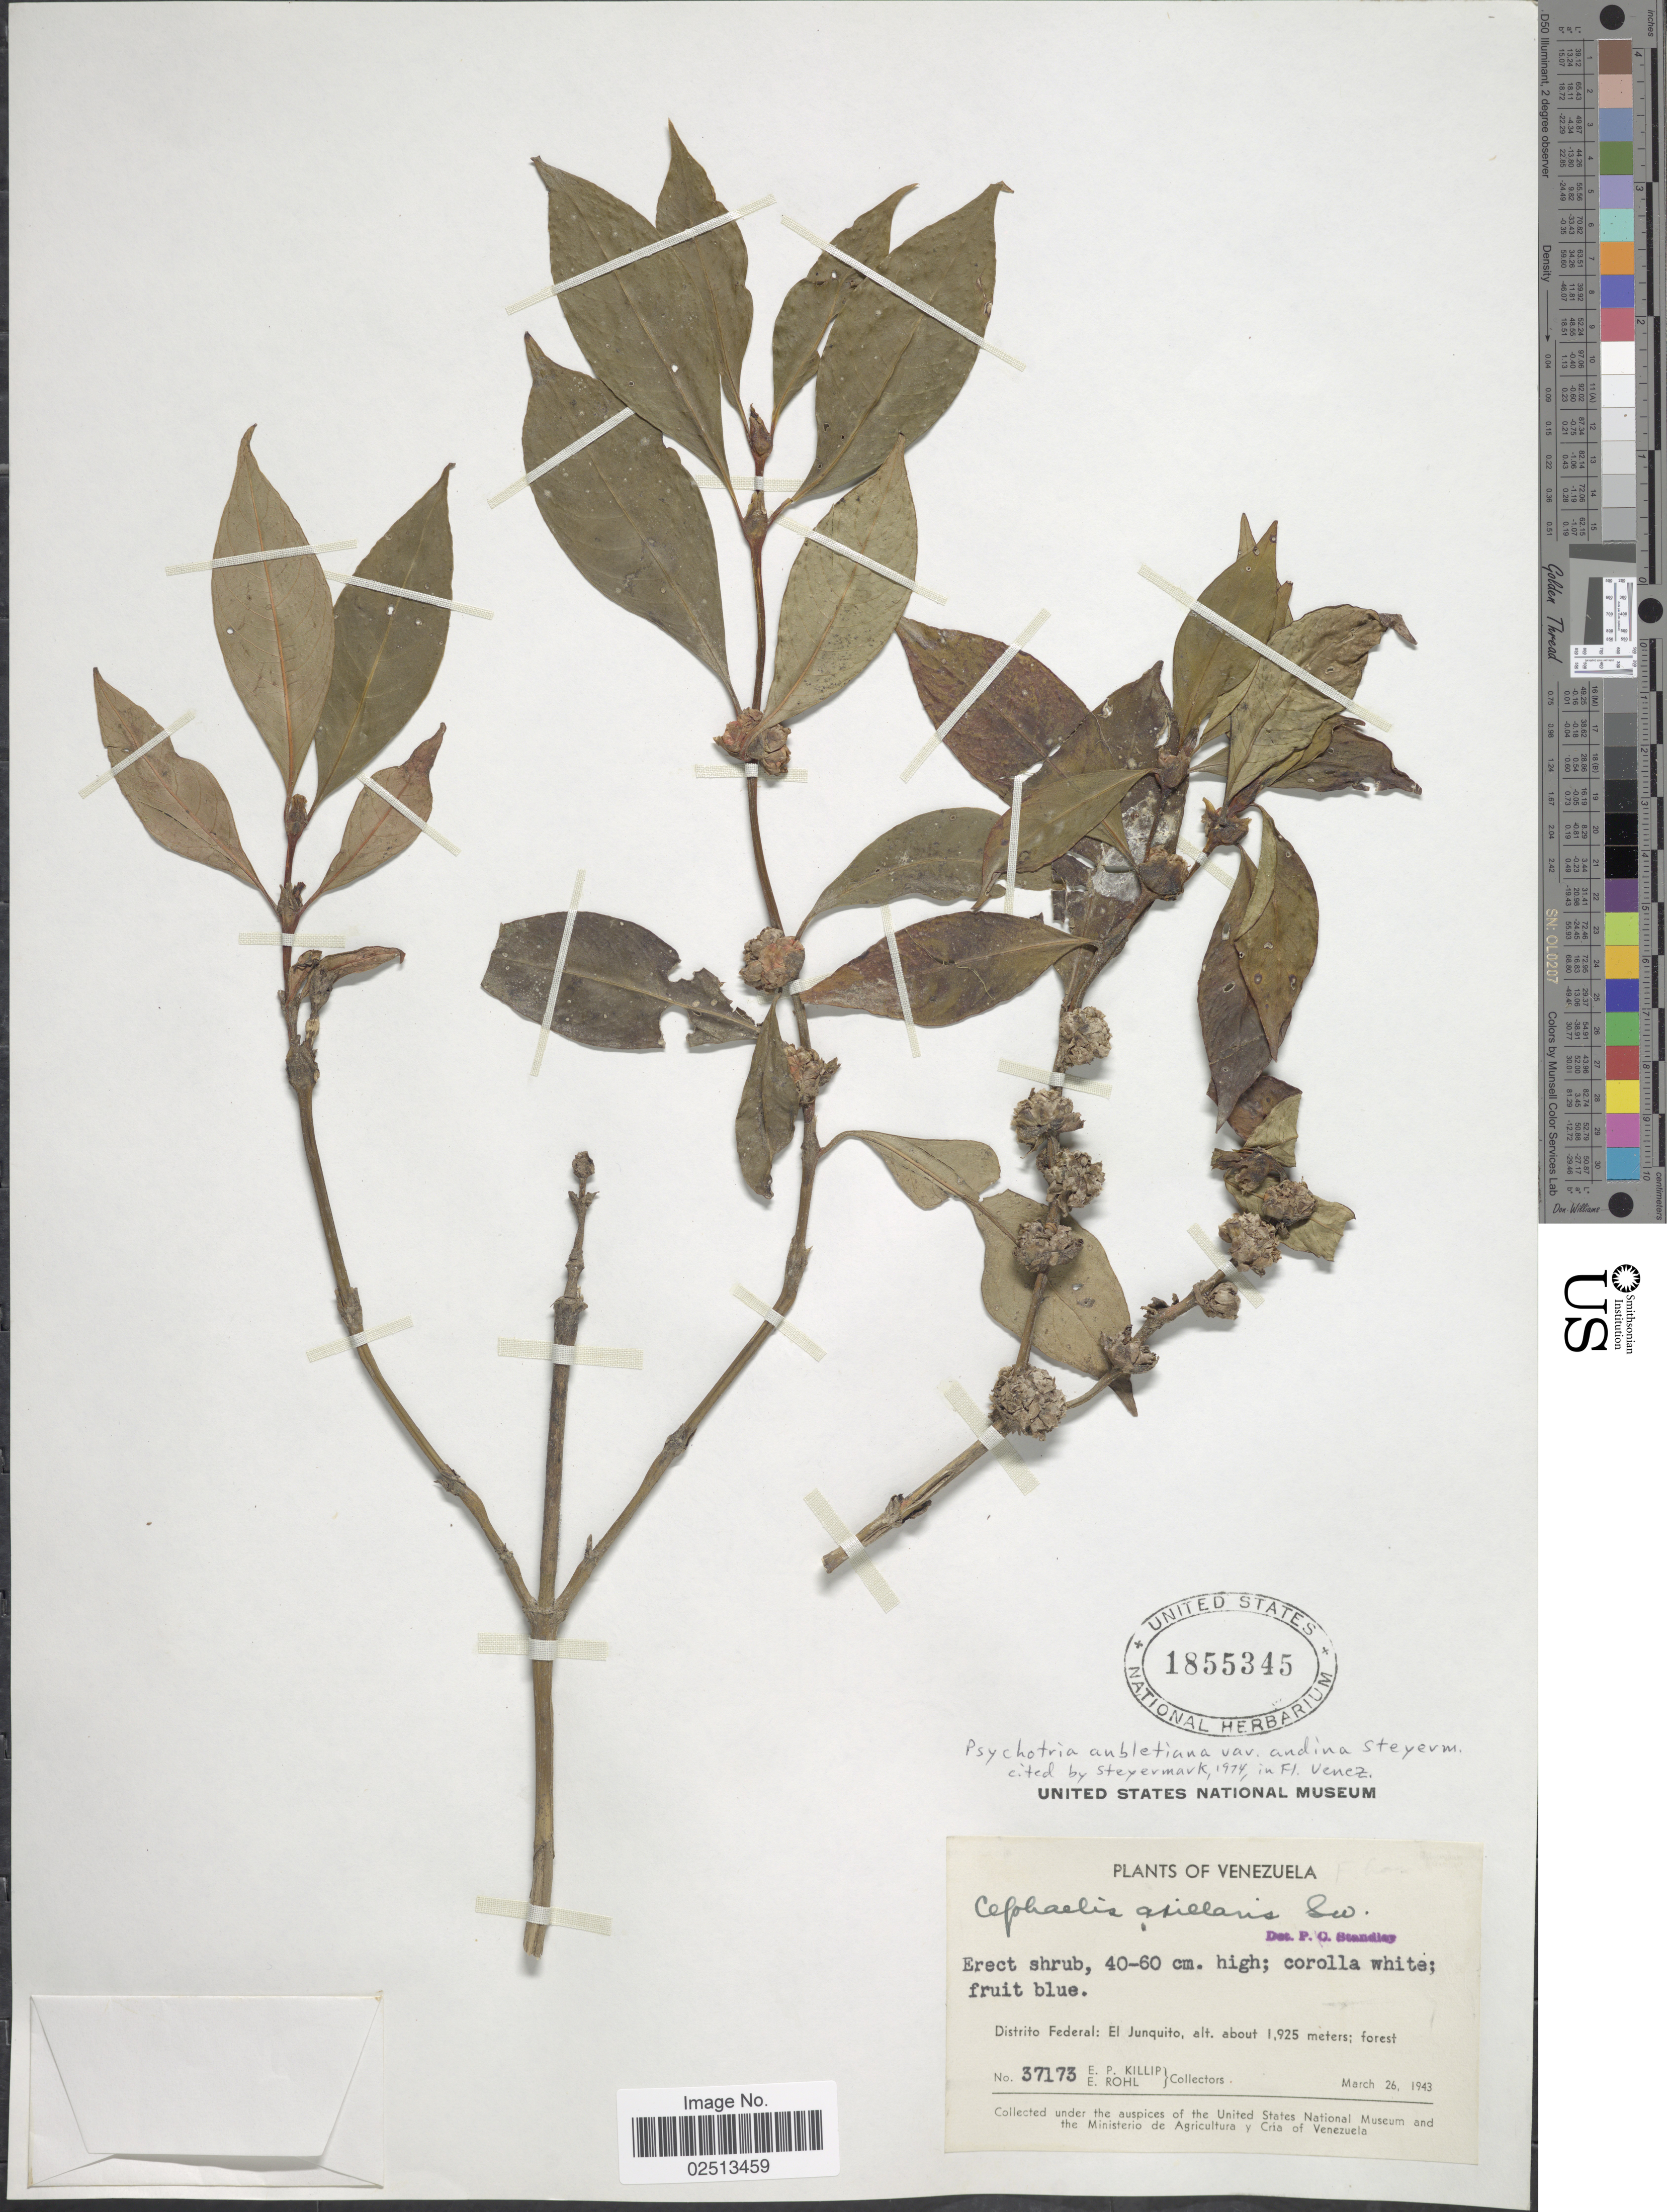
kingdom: Plantae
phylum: Tracheophyta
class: Magnoliopsida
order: Gentianales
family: Rubiaceae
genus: Psychotria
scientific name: Psychotria aubletiana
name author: Steyerm.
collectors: E. P. Killip & E. Röhl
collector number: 37173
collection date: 1943-03-26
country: Venezuela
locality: Distrito Federal: El Junquito; forest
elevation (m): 1925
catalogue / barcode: US 1855345